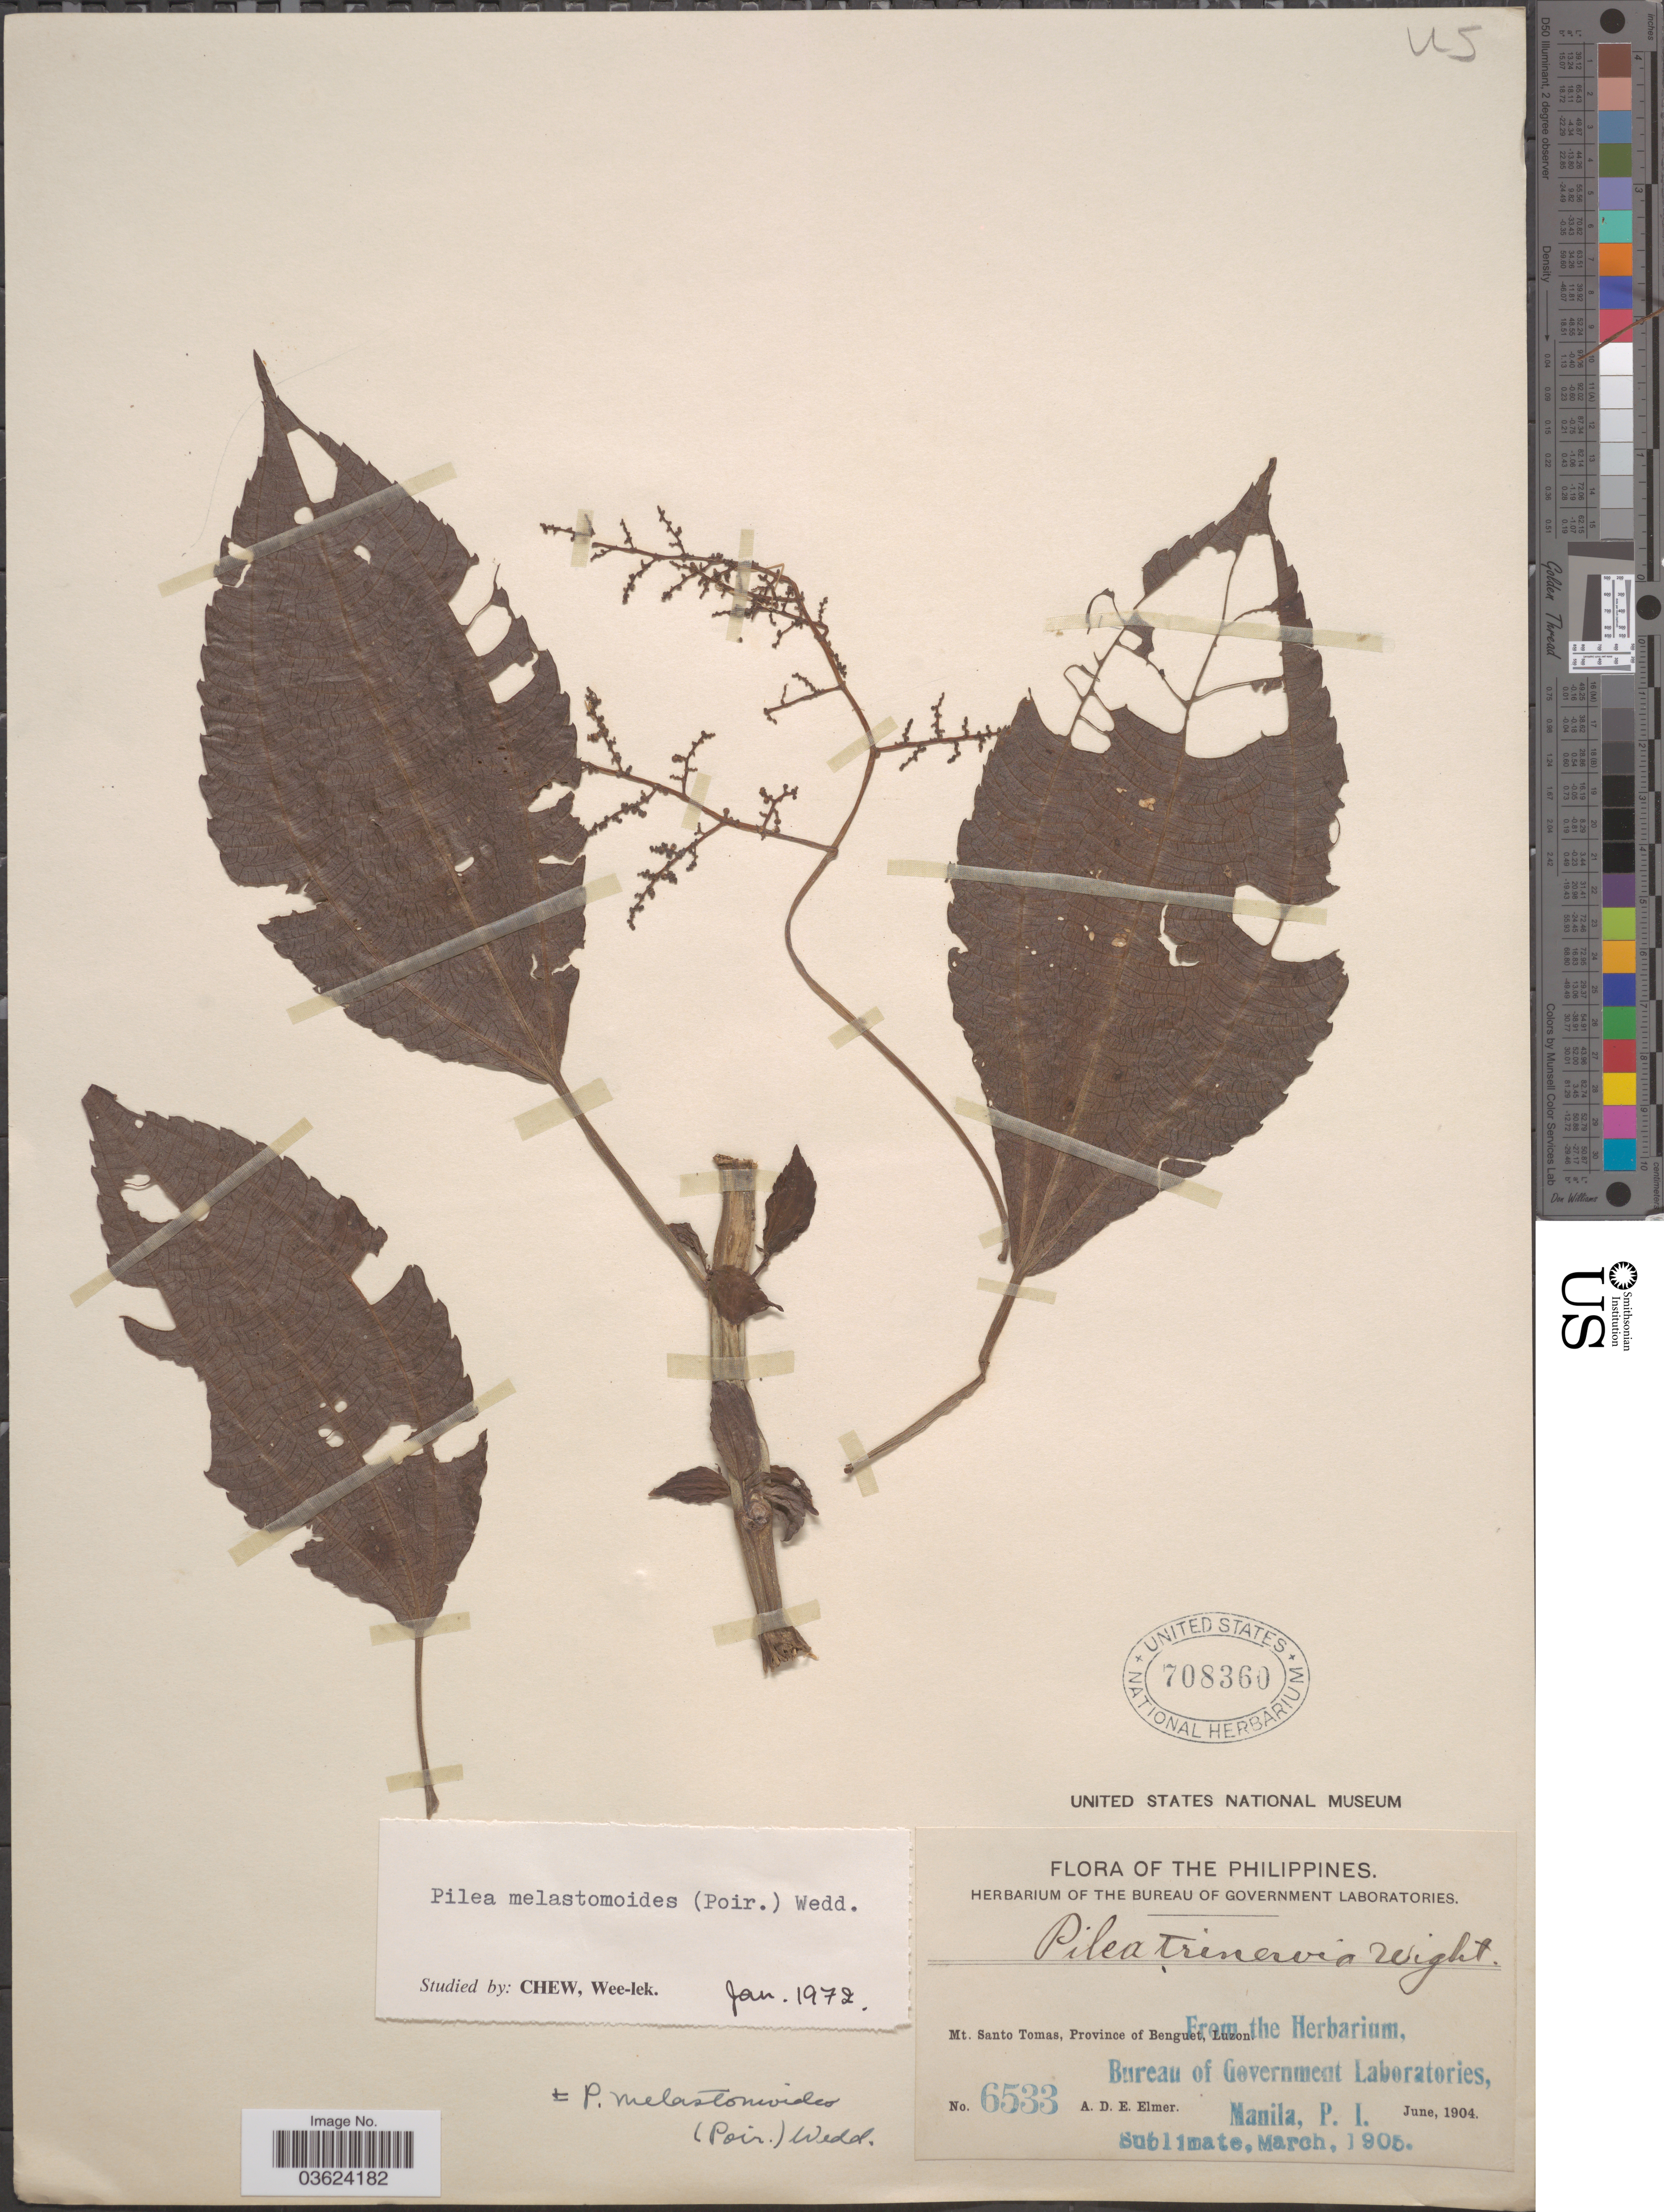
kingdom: Plantae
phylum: Tracheophyta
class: Magnoliopsida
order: Rosales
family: Urticaceae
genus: Pilea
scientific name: Pilea melastomoides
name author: (Spreng.) Urb.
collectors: A. D. E. Elmer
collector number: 6533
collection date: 1904-06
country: Philippines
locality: Mt. Santo Tomas, Province of Benguet, Luzon.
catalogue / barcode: US 708360